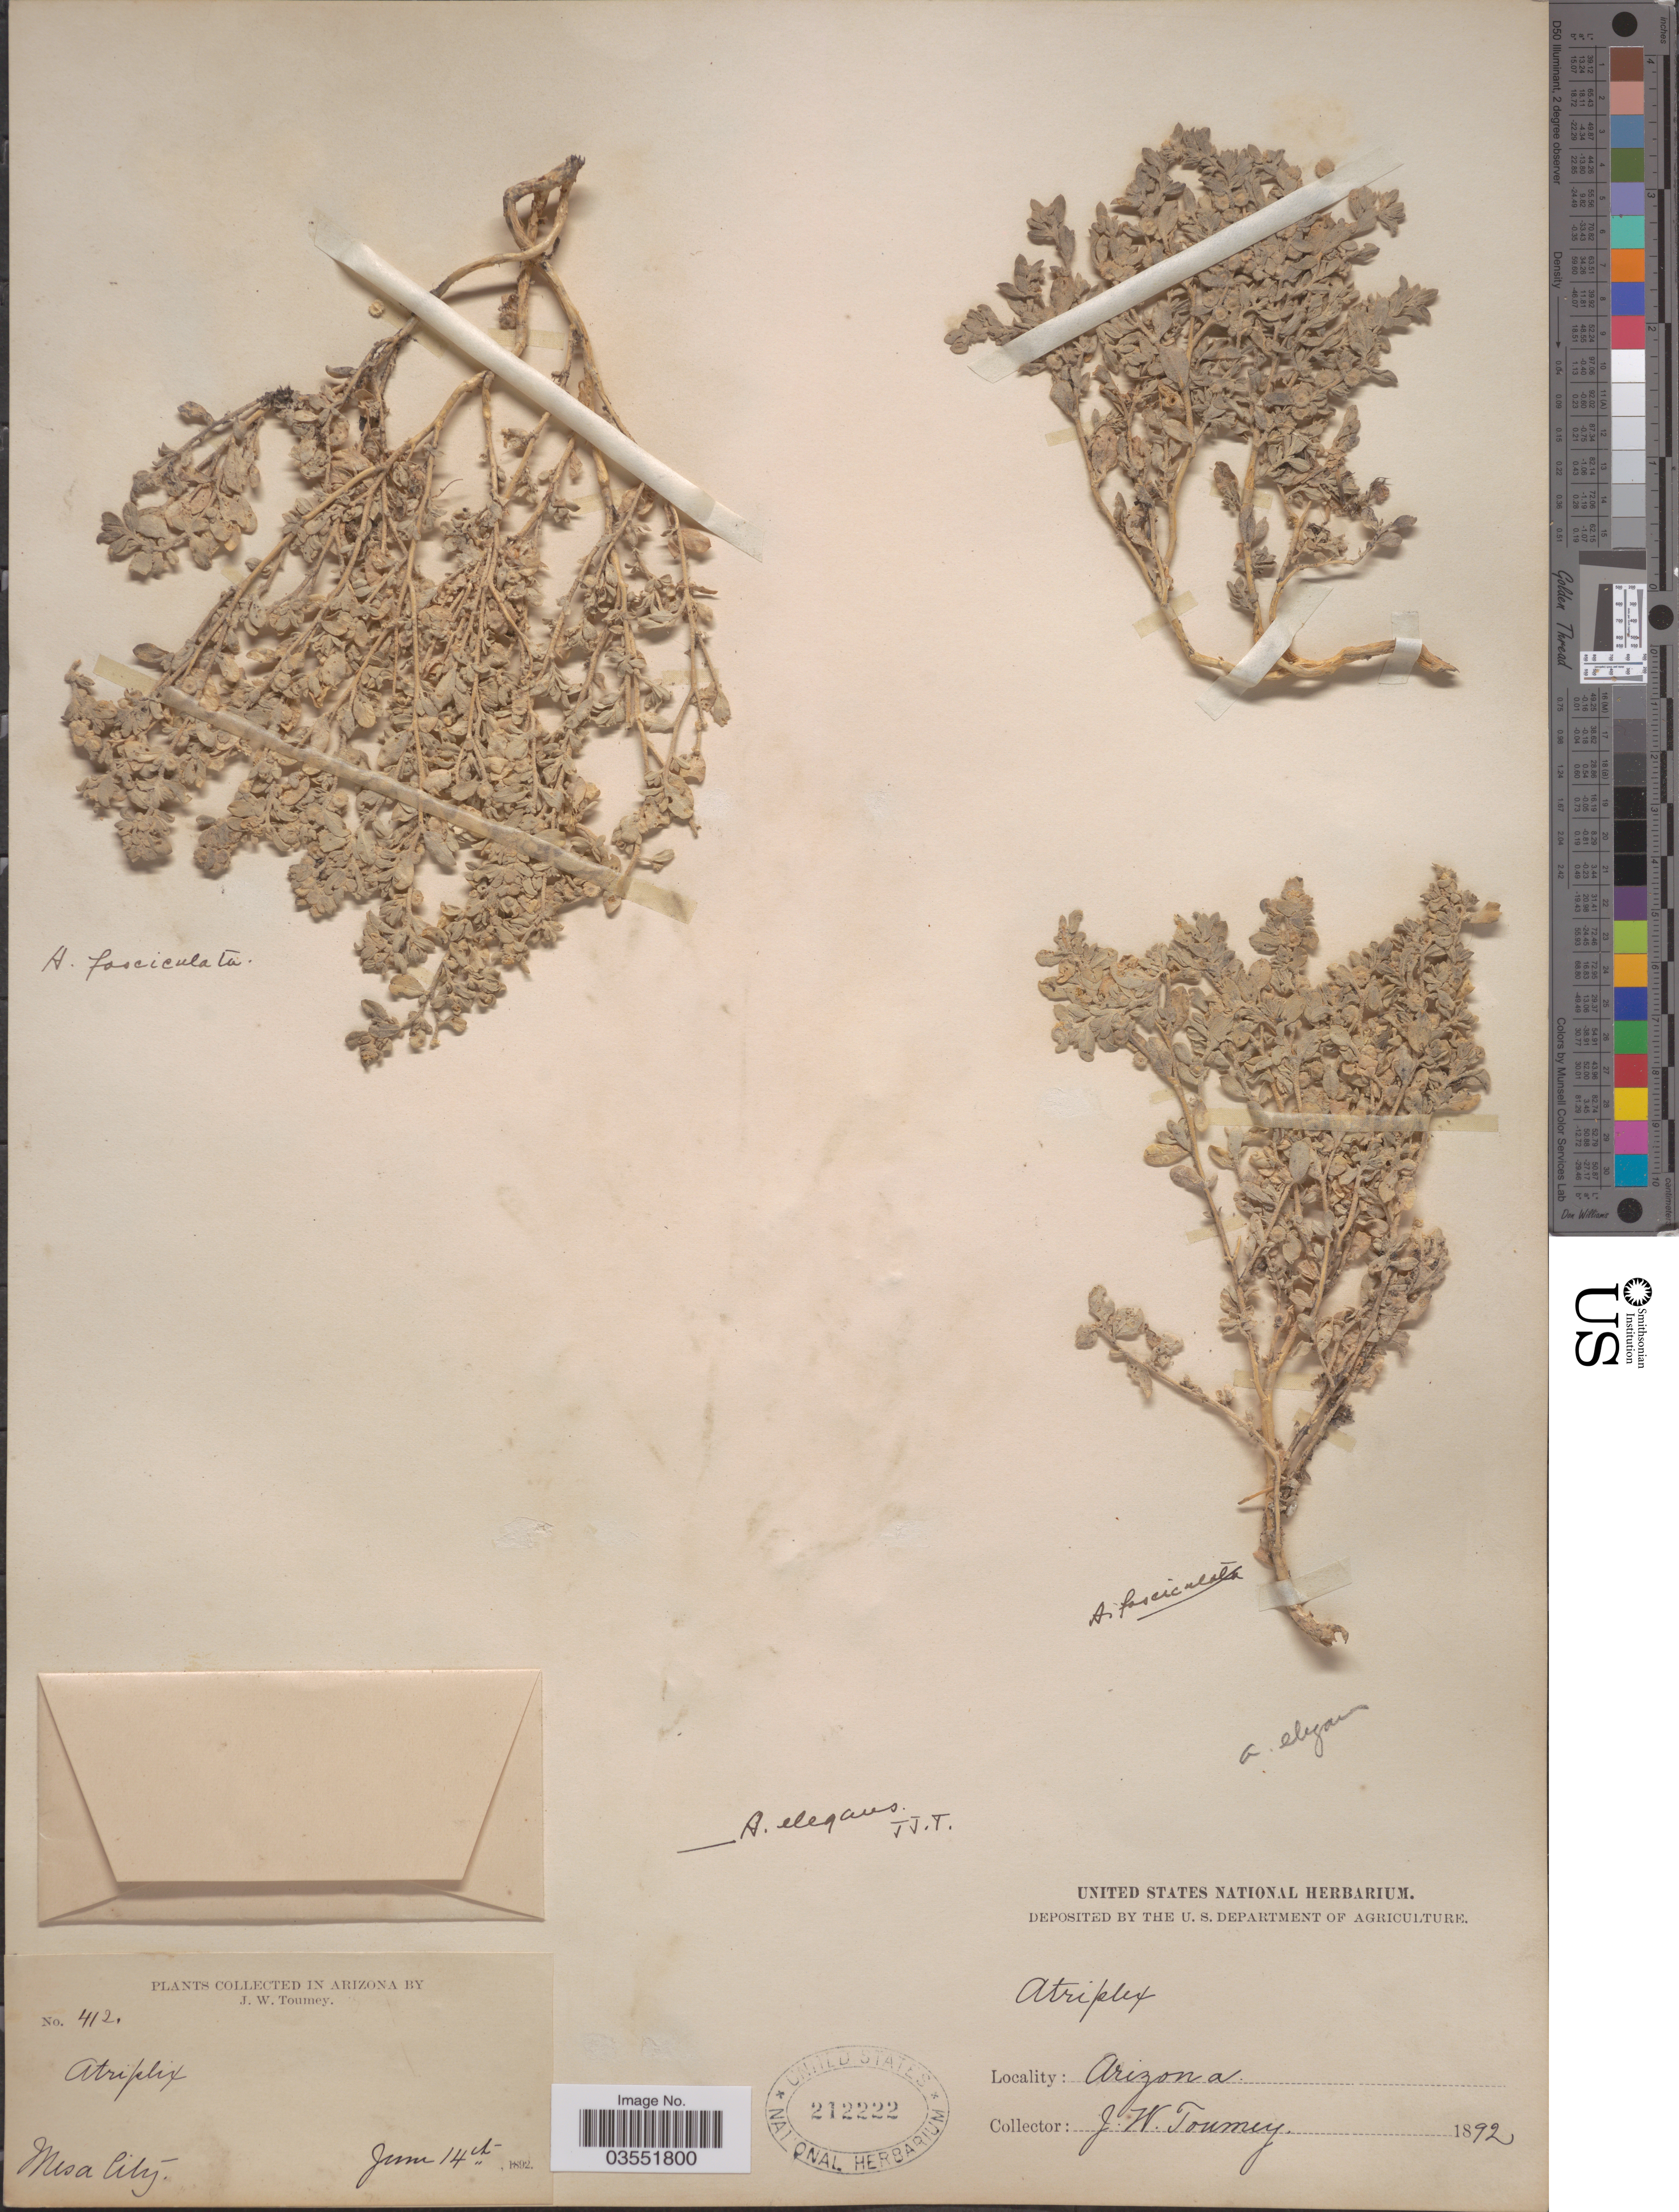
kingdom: Plantae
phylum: Tracheophyta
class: Magnoliopsida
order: Caryophyllales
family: Amaranthaceae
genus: Atriplex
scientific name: Atriplex fasciculata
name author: S. Watson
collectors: J. W. Toumey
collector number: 412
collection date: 1892-06-14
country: United States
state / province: Arizona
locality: Mesa City.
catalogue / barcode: US 212222